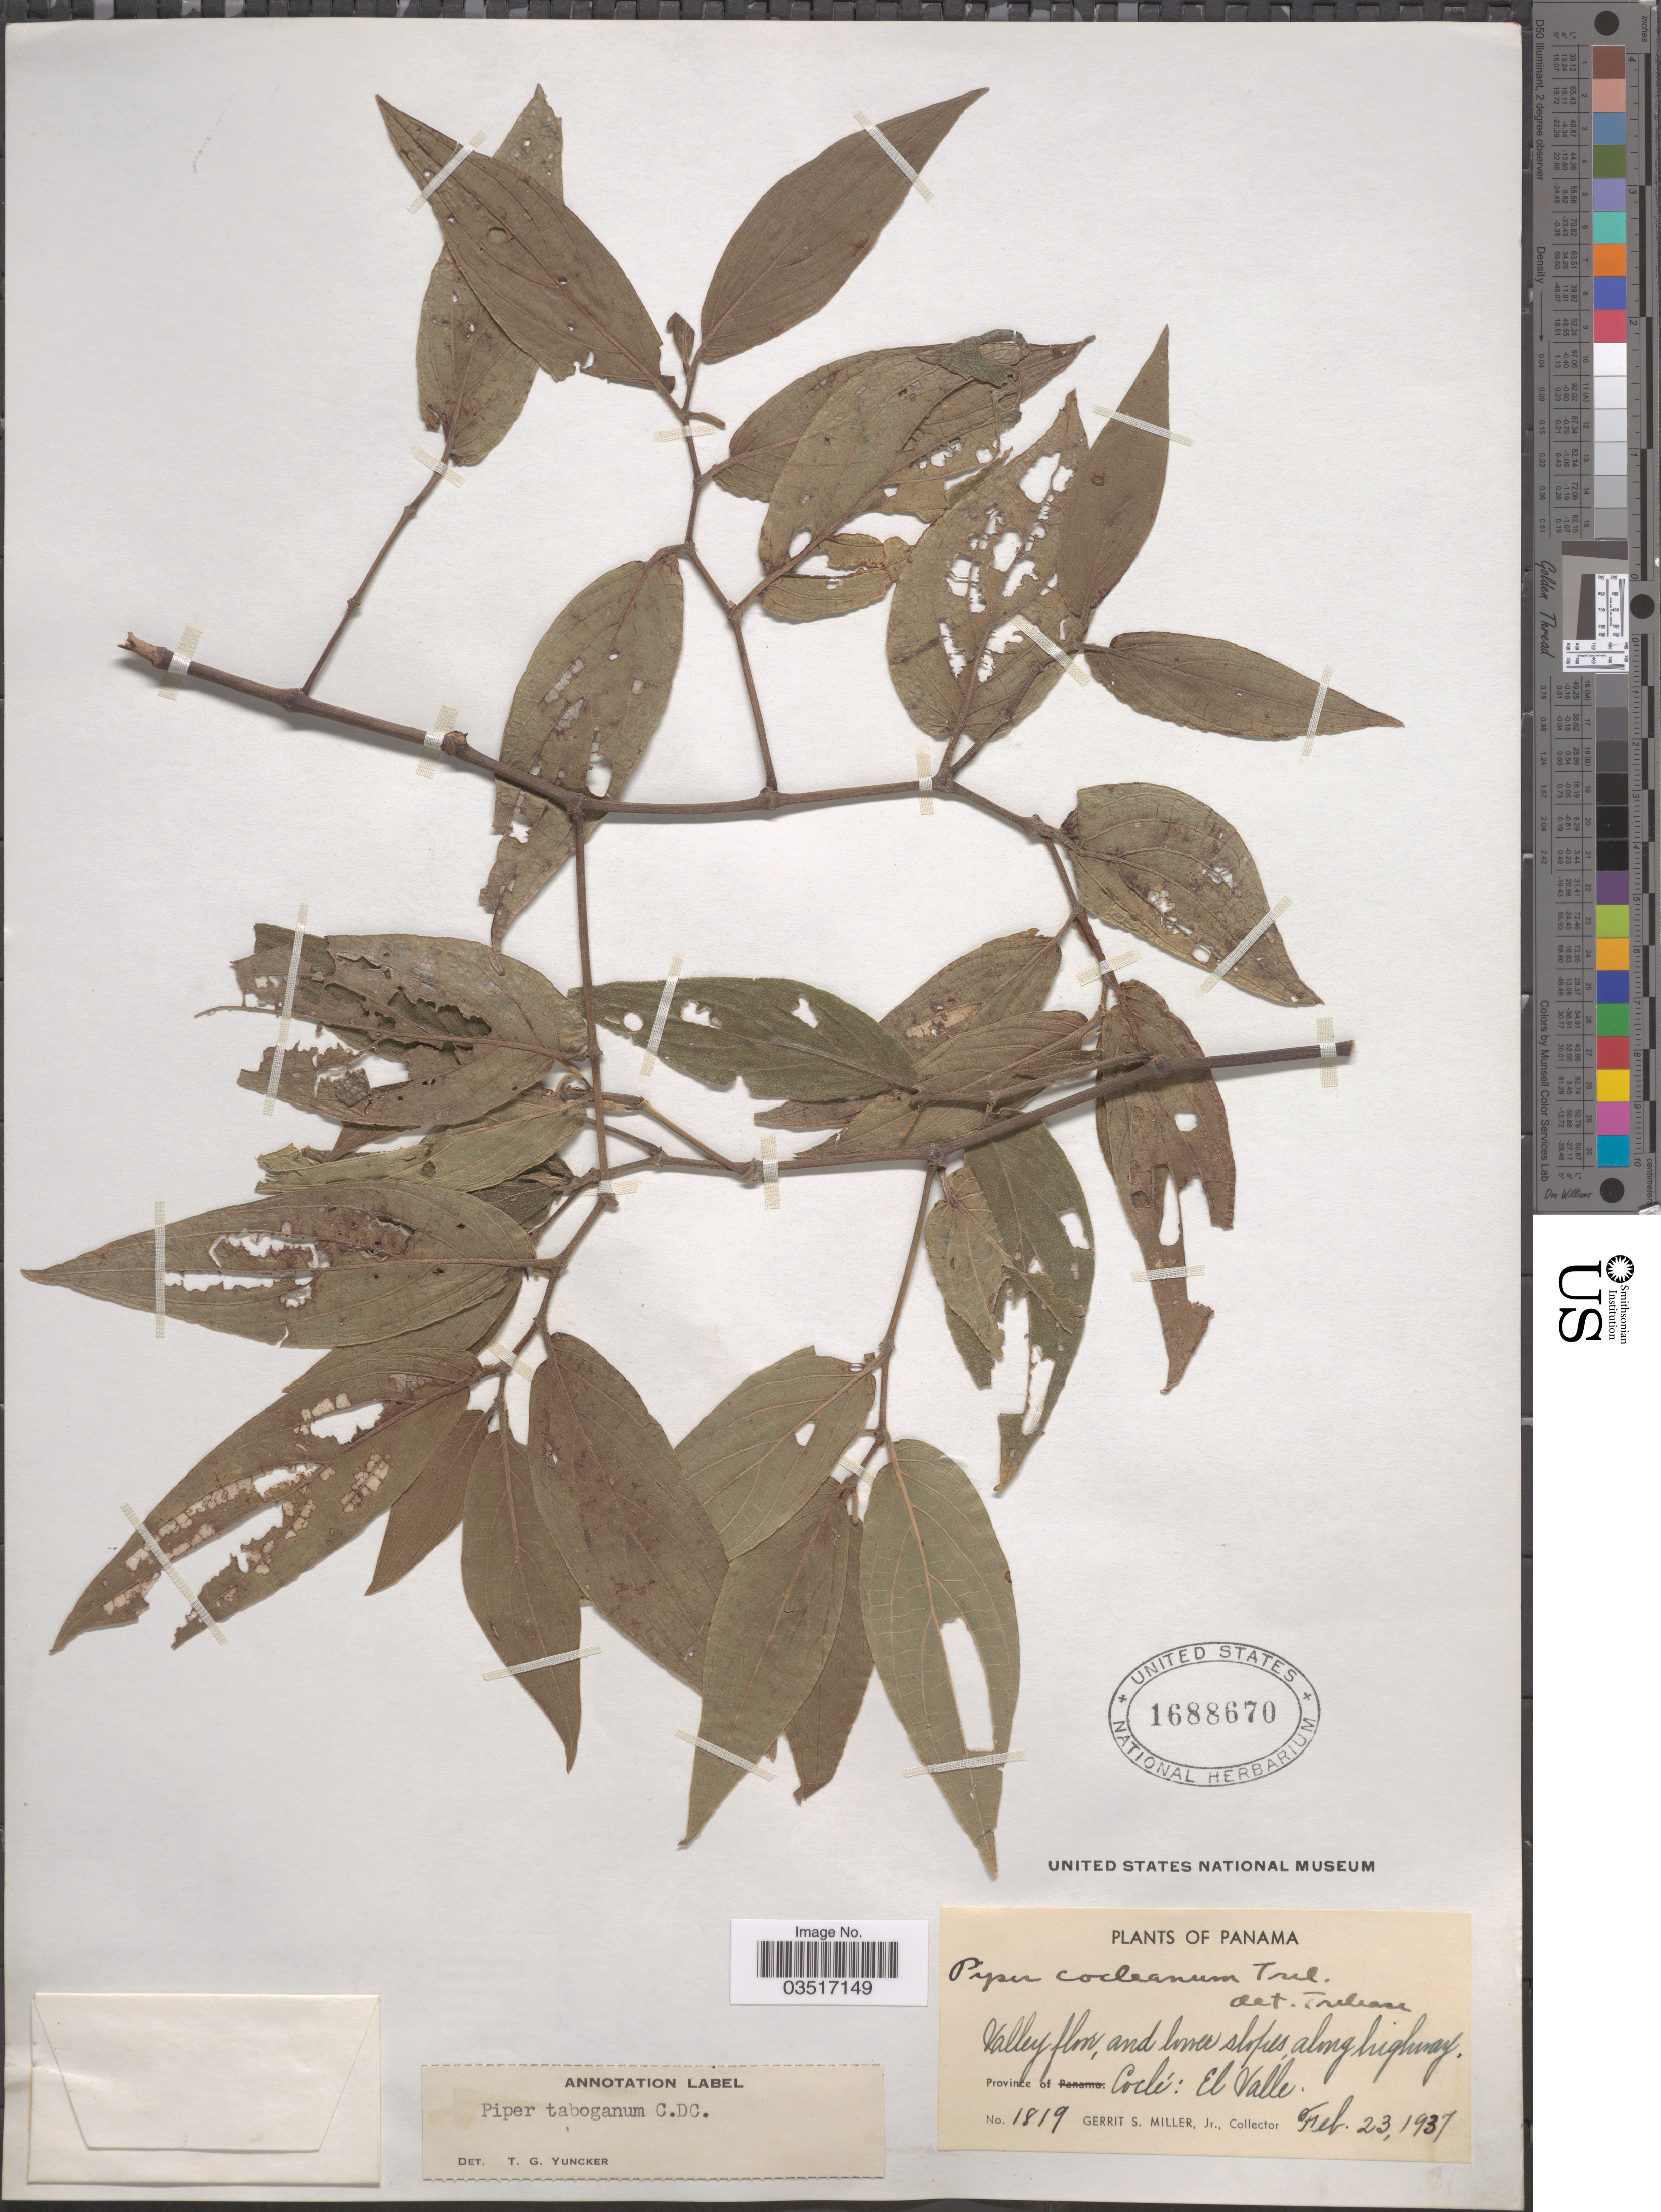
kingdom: Plantae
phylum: Tracheophyta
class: Magnoliopsida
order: Piperales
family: Piperaceae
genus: Piper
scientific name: Piper taboganum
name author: C. DC.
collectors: G. S. Miller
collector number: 1819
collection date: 1937-02-23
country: Panama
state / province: Cocle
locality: Valley floor, and lower slopes, along highway. El Valle.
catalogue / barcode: US 1688670